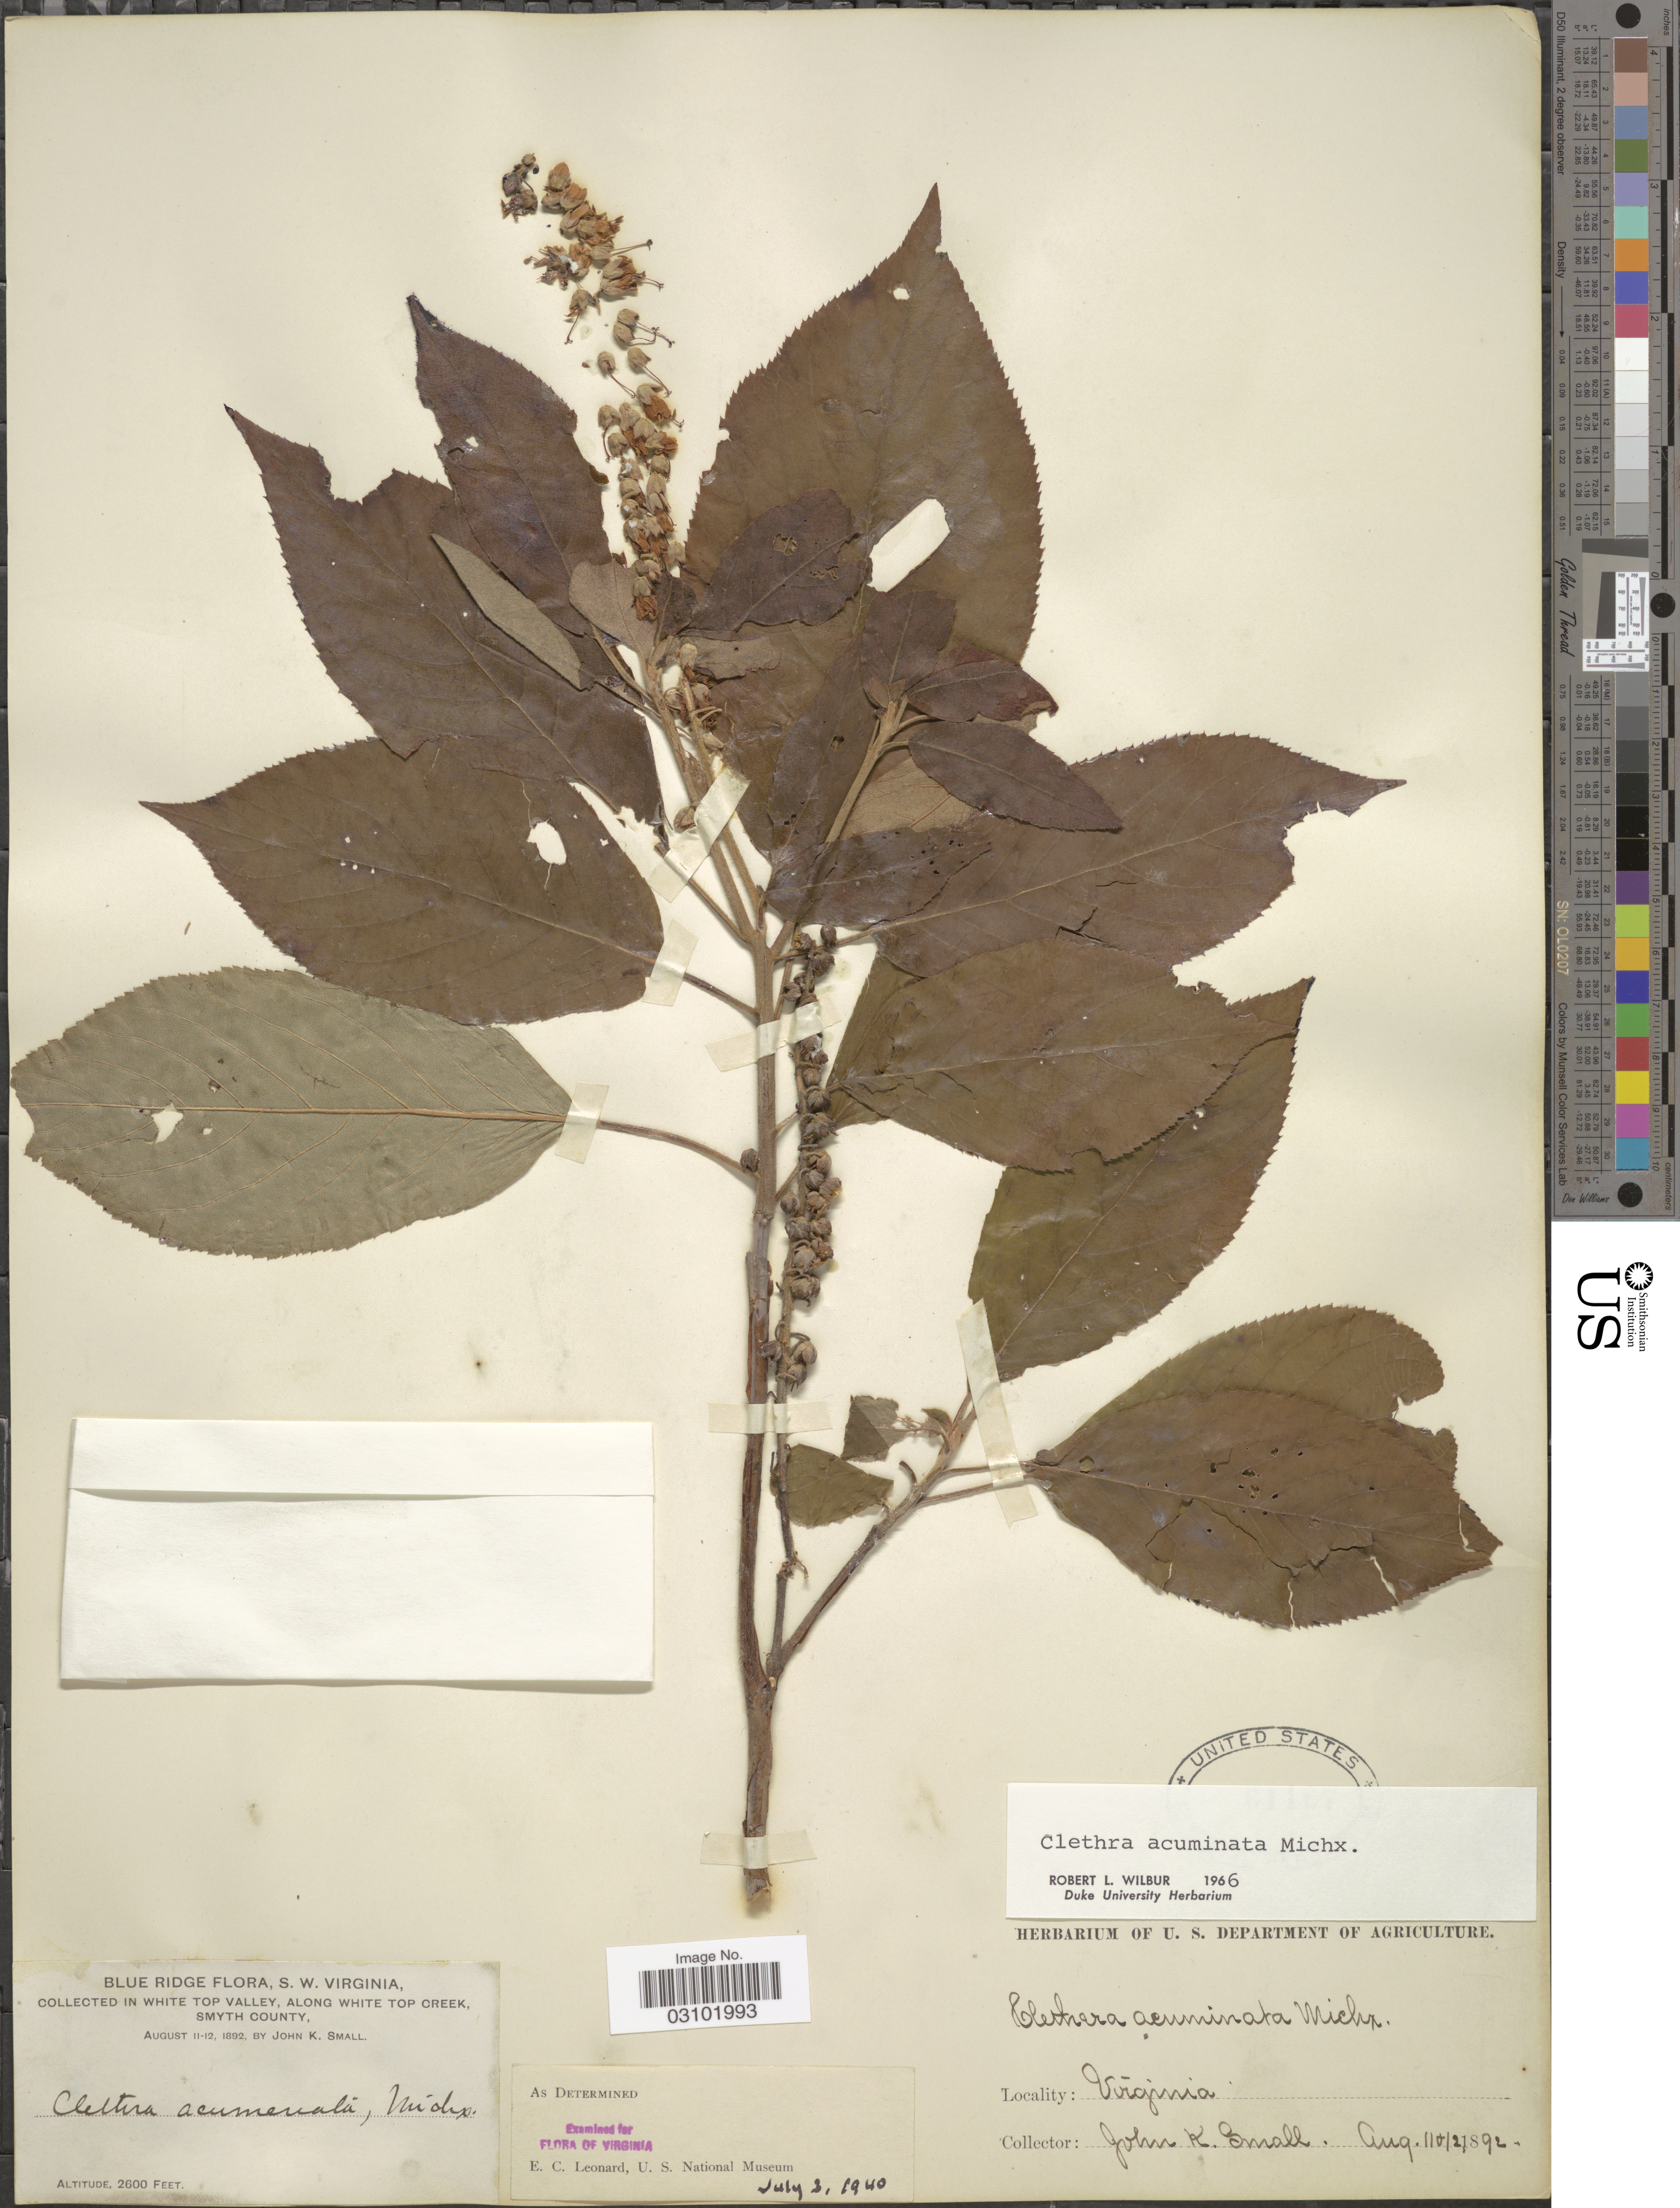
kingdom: Plantae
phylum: Tracheophyta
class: Magnoliopsida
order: Ericales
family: Clethraceae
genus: Clethra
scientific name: Clethra acuminata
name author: Michx.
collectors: J. K. Small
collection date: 1892-08-11/1892-08-12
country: United States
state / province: Virginia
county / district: Smyth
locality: Blue Ridge, S. W. Virginia, in White Top Valley, along White Top Creek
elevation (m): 792